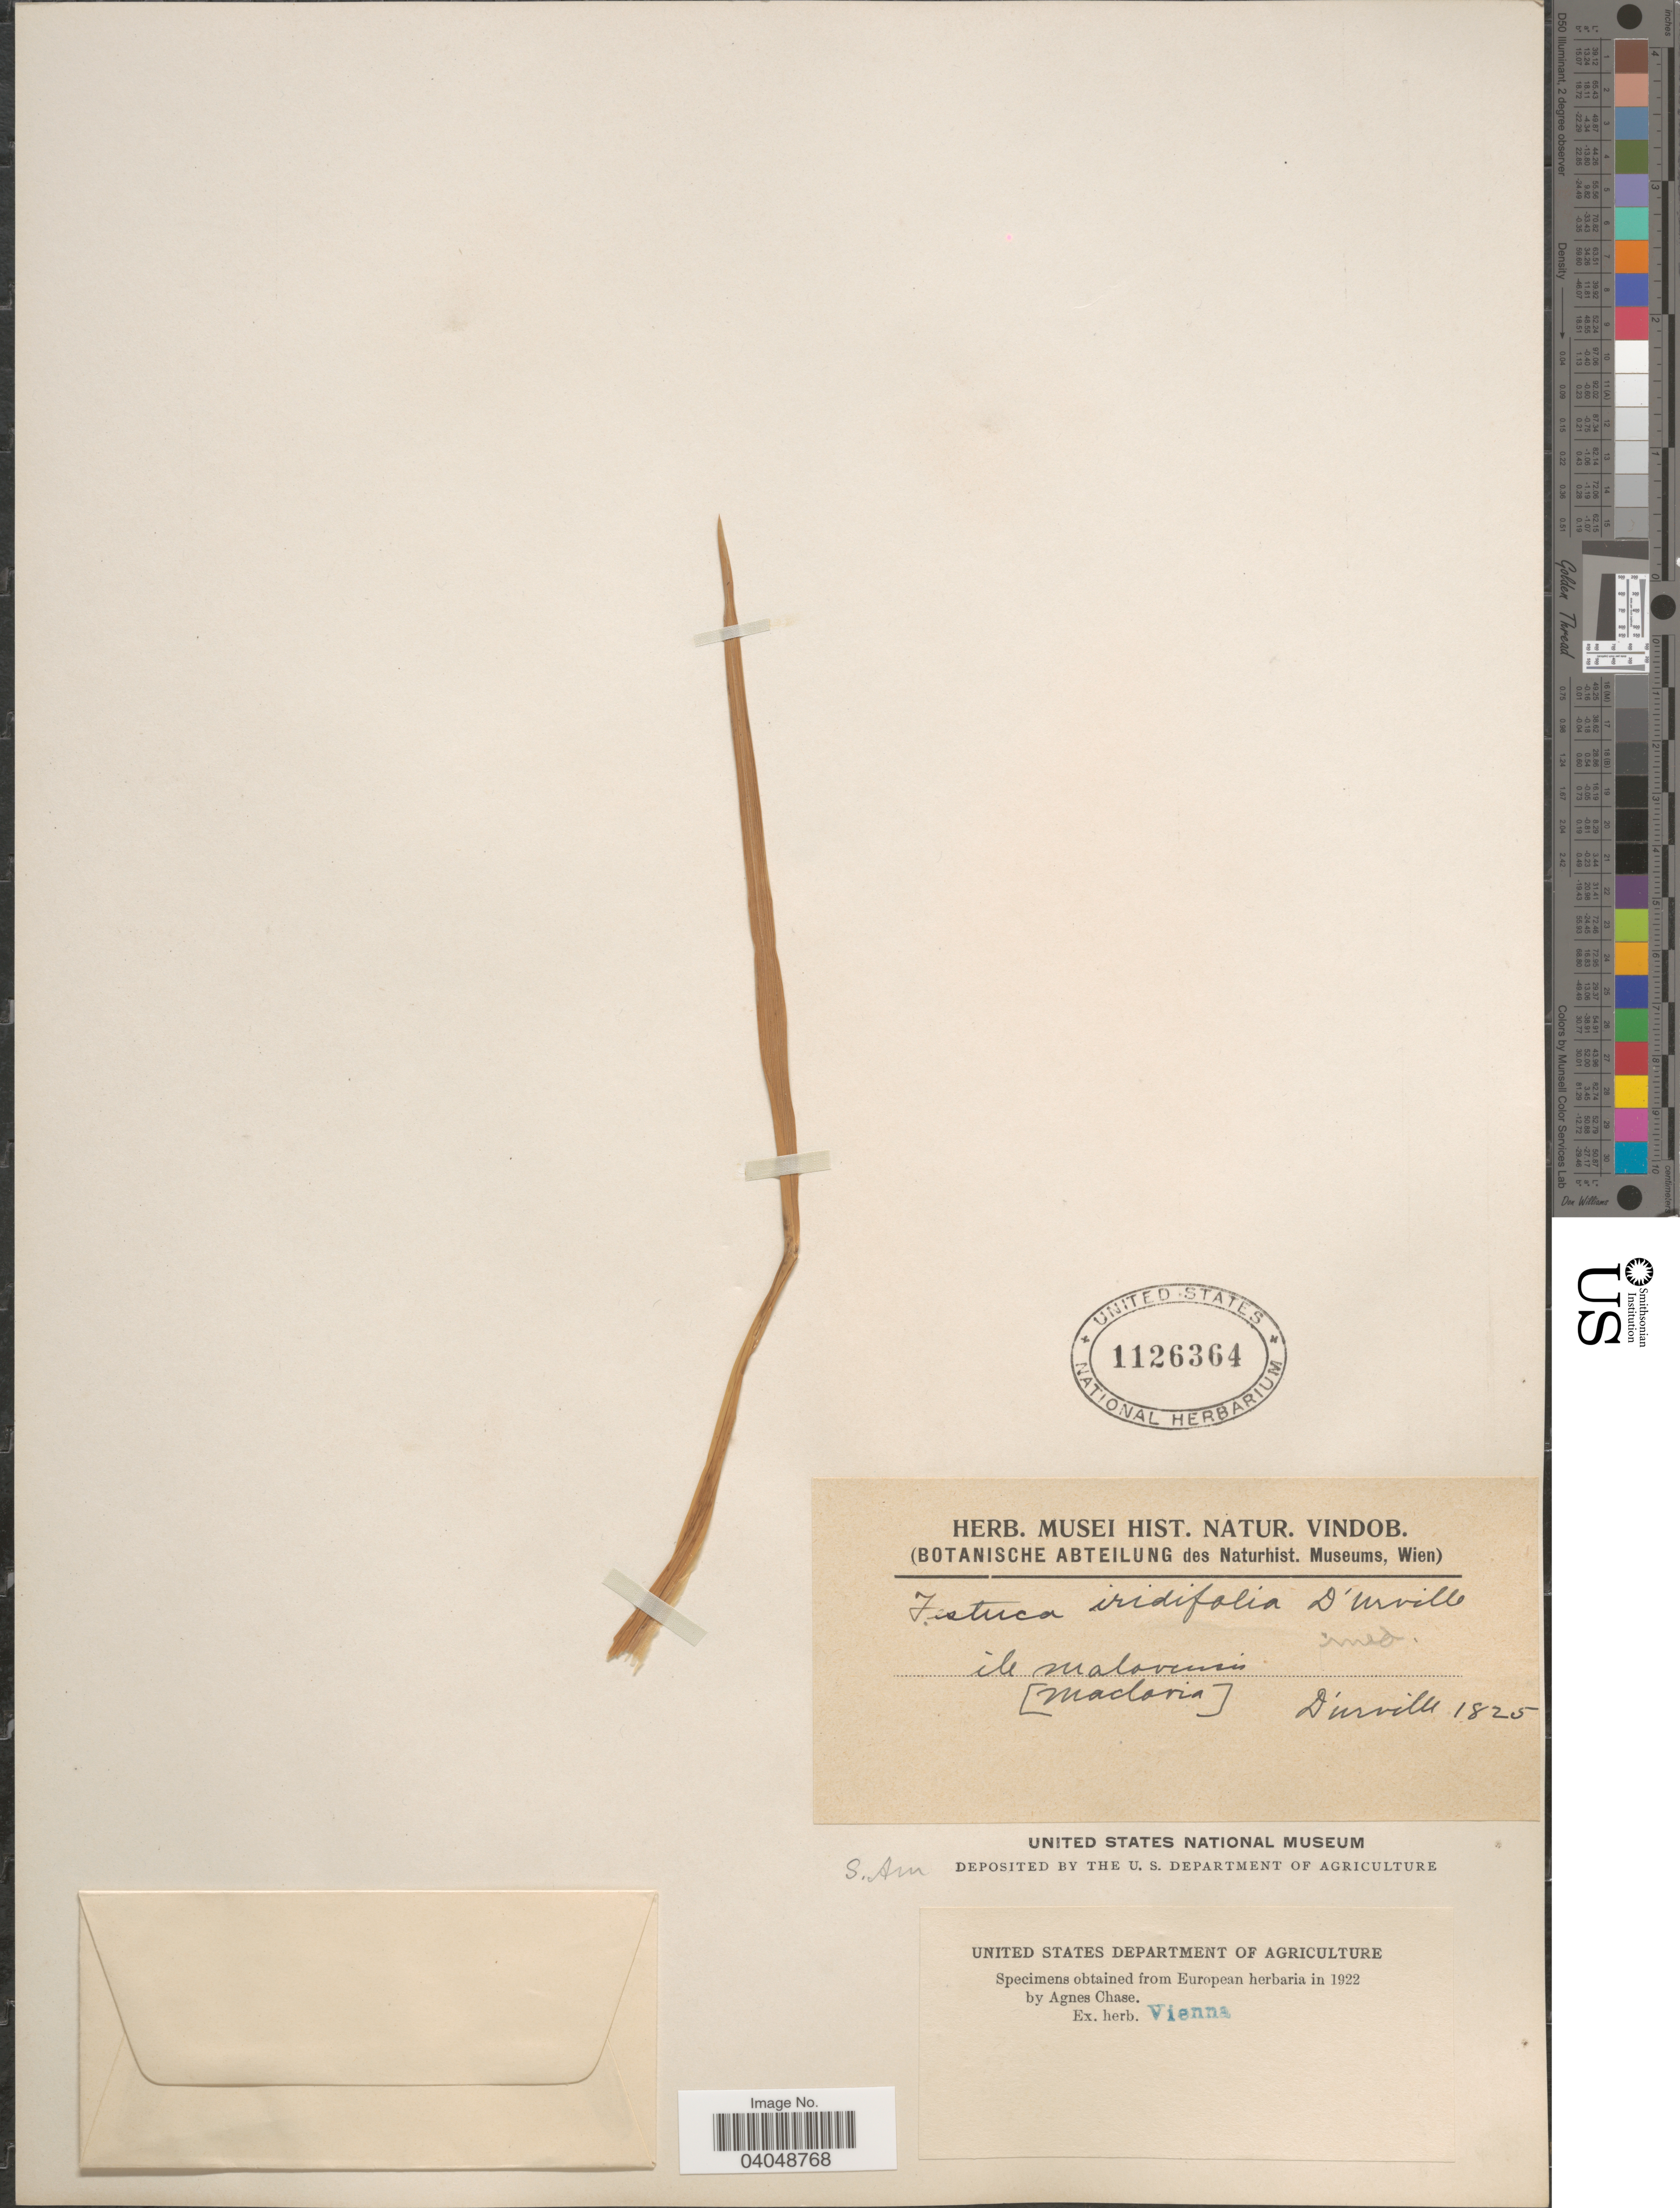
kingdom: Plantae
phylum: Tracheophyta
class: Liliopsida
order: Poales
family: Poaceae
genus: Festuca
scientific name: Festuca sp.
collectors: D'Urville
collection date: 1825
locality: [Maclovia]. S.Am.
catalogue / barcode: US 1126364